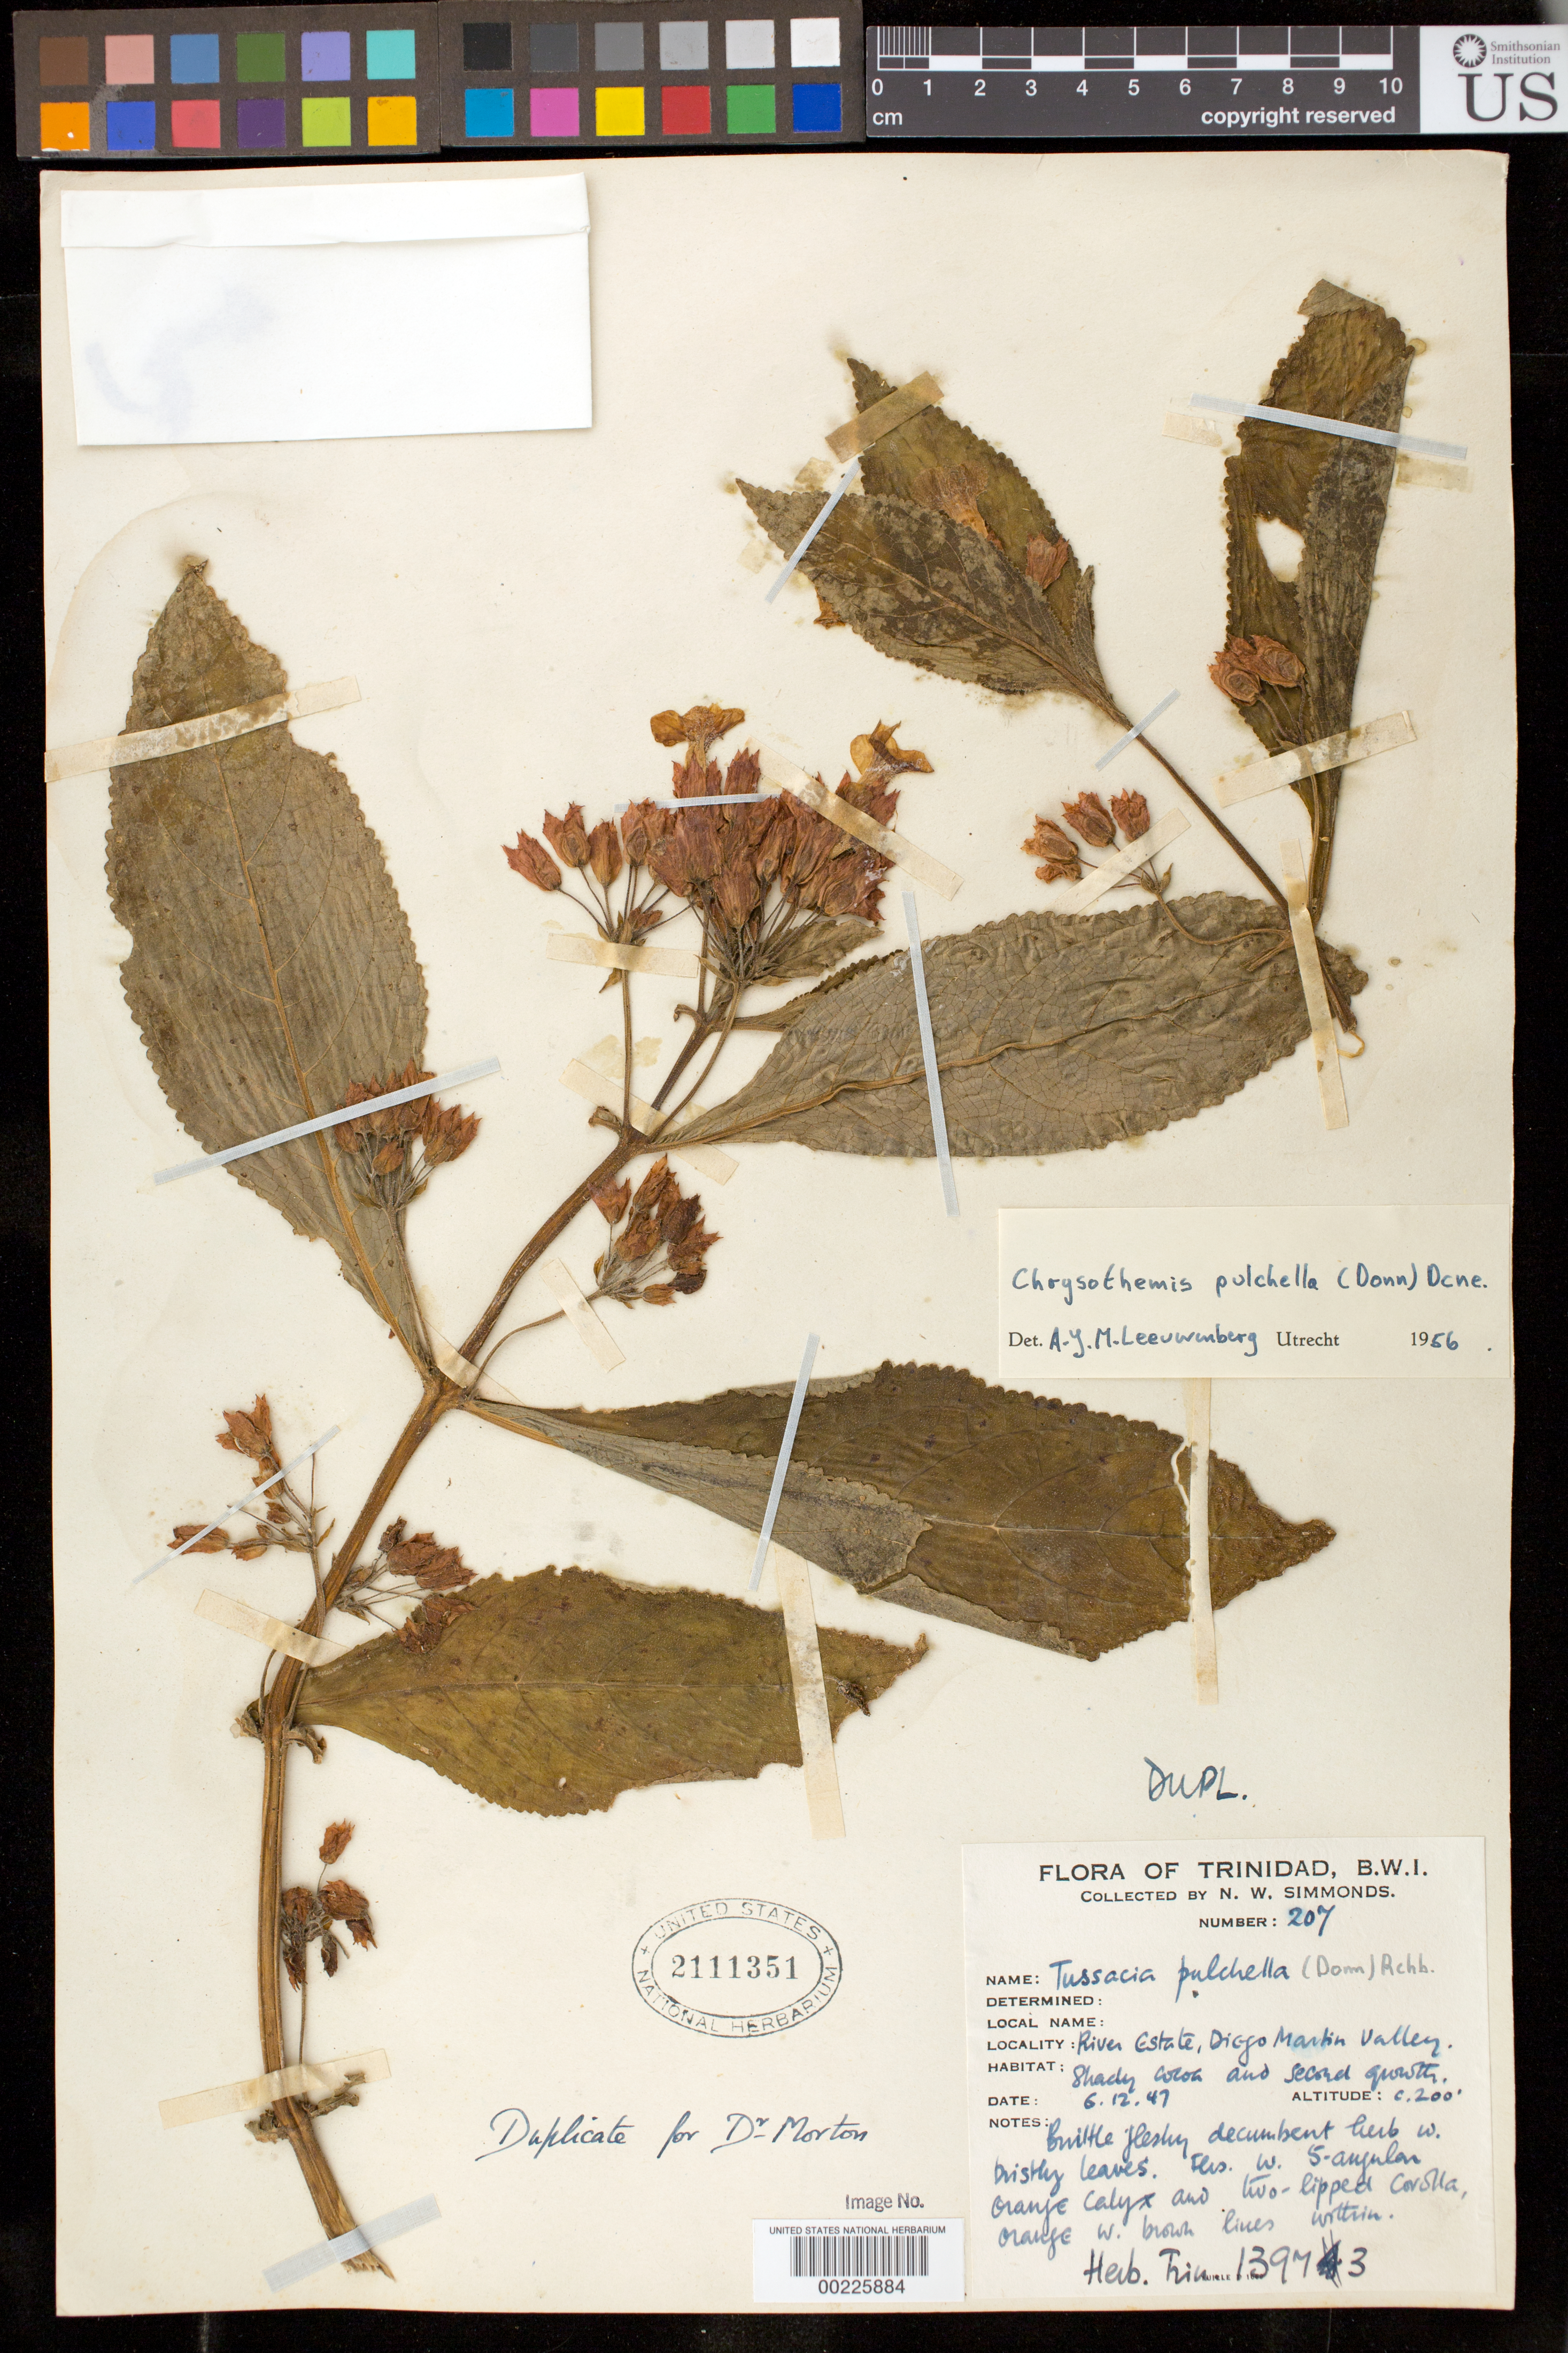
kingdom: Plantae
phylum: Tracheophyta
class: Magnoliopsida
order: Lamiales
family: Gesneriaceae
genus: Chrysothemis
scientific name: Chrysothemis pulchella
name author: (Donn ex Sims) Decne.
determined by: Leeuwenberg, A. J. M.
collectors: N. W. Simmonds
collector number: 207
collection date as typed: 06 Jun 1949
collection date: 1947-06-12 or 1947-12-06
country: Trinidad and Tobago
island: Trinidad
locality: River Estate, Diego Martin Valley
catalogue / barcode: US 2111351